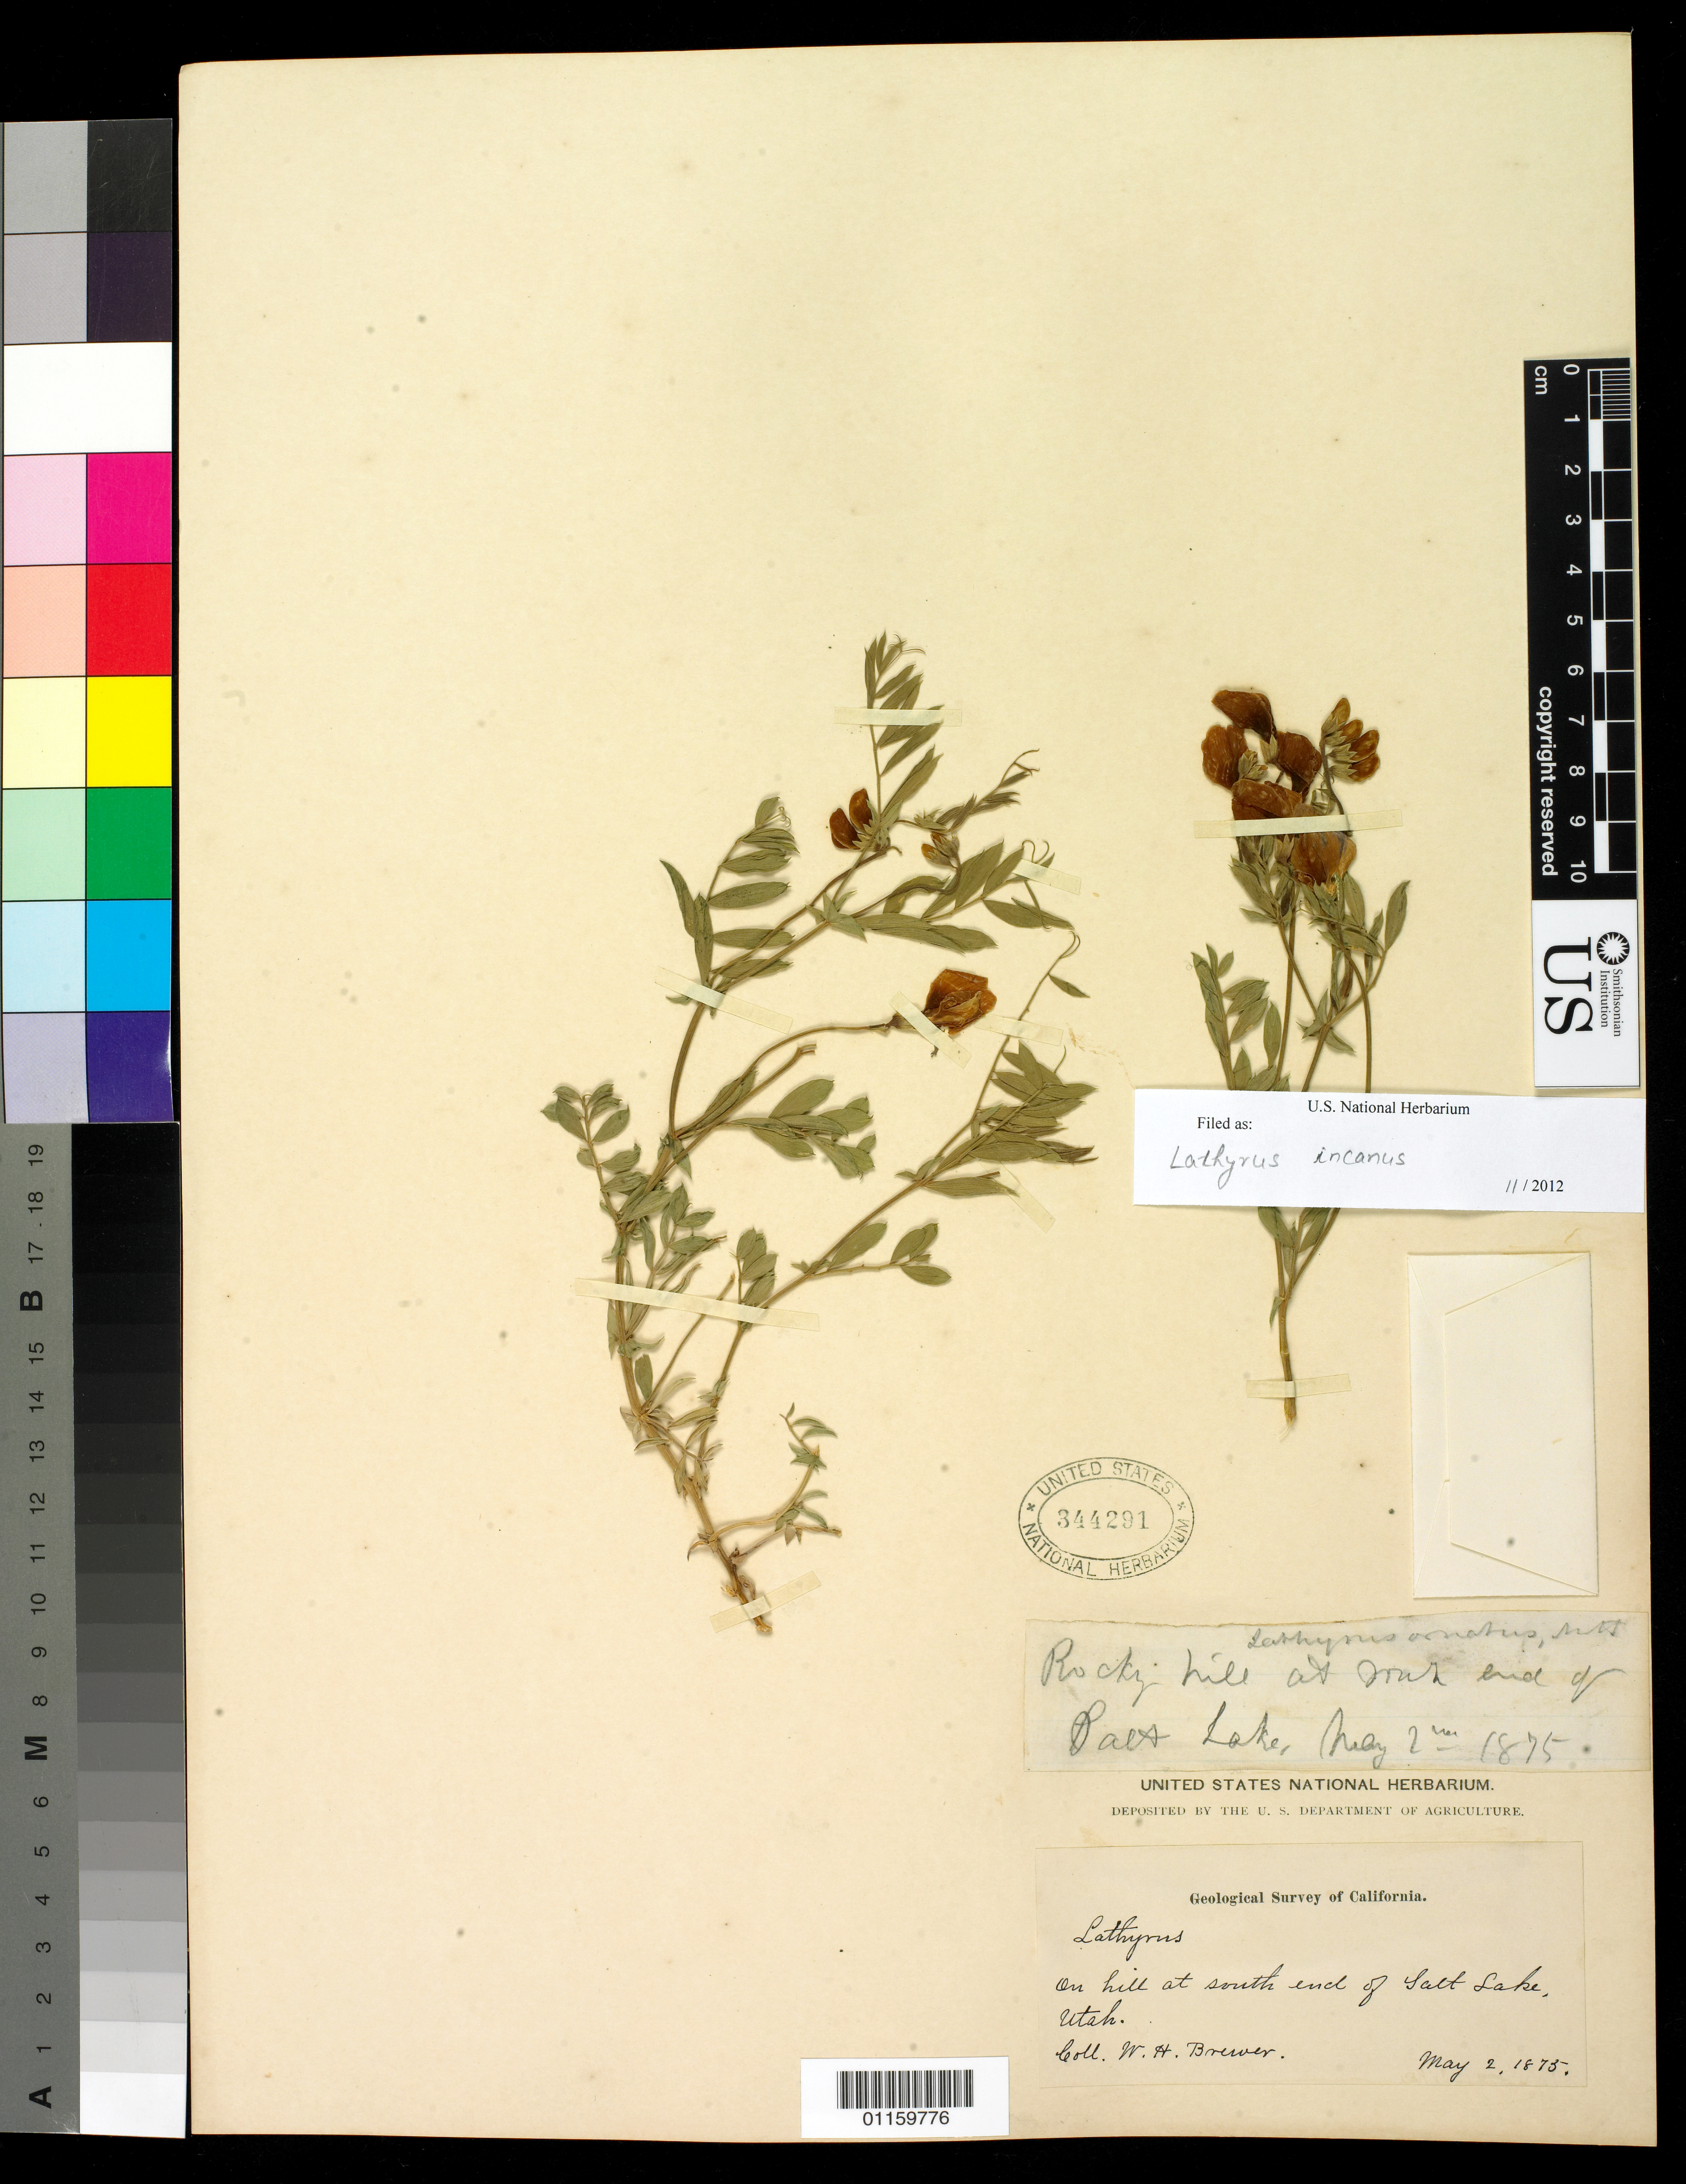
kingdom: Plantae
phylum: Tracheophyta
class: Magnoliopsida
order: Fabales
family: Fabaceae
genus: Lathyrus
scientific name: Lathyrus incanus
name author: (J.G. Sm. & Rydb.) Rydb.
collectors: W. H. Brewer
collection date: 1875-05-02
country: United States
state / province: Utah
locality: On hill at south end of Salt Lake.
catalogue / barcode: US 344291